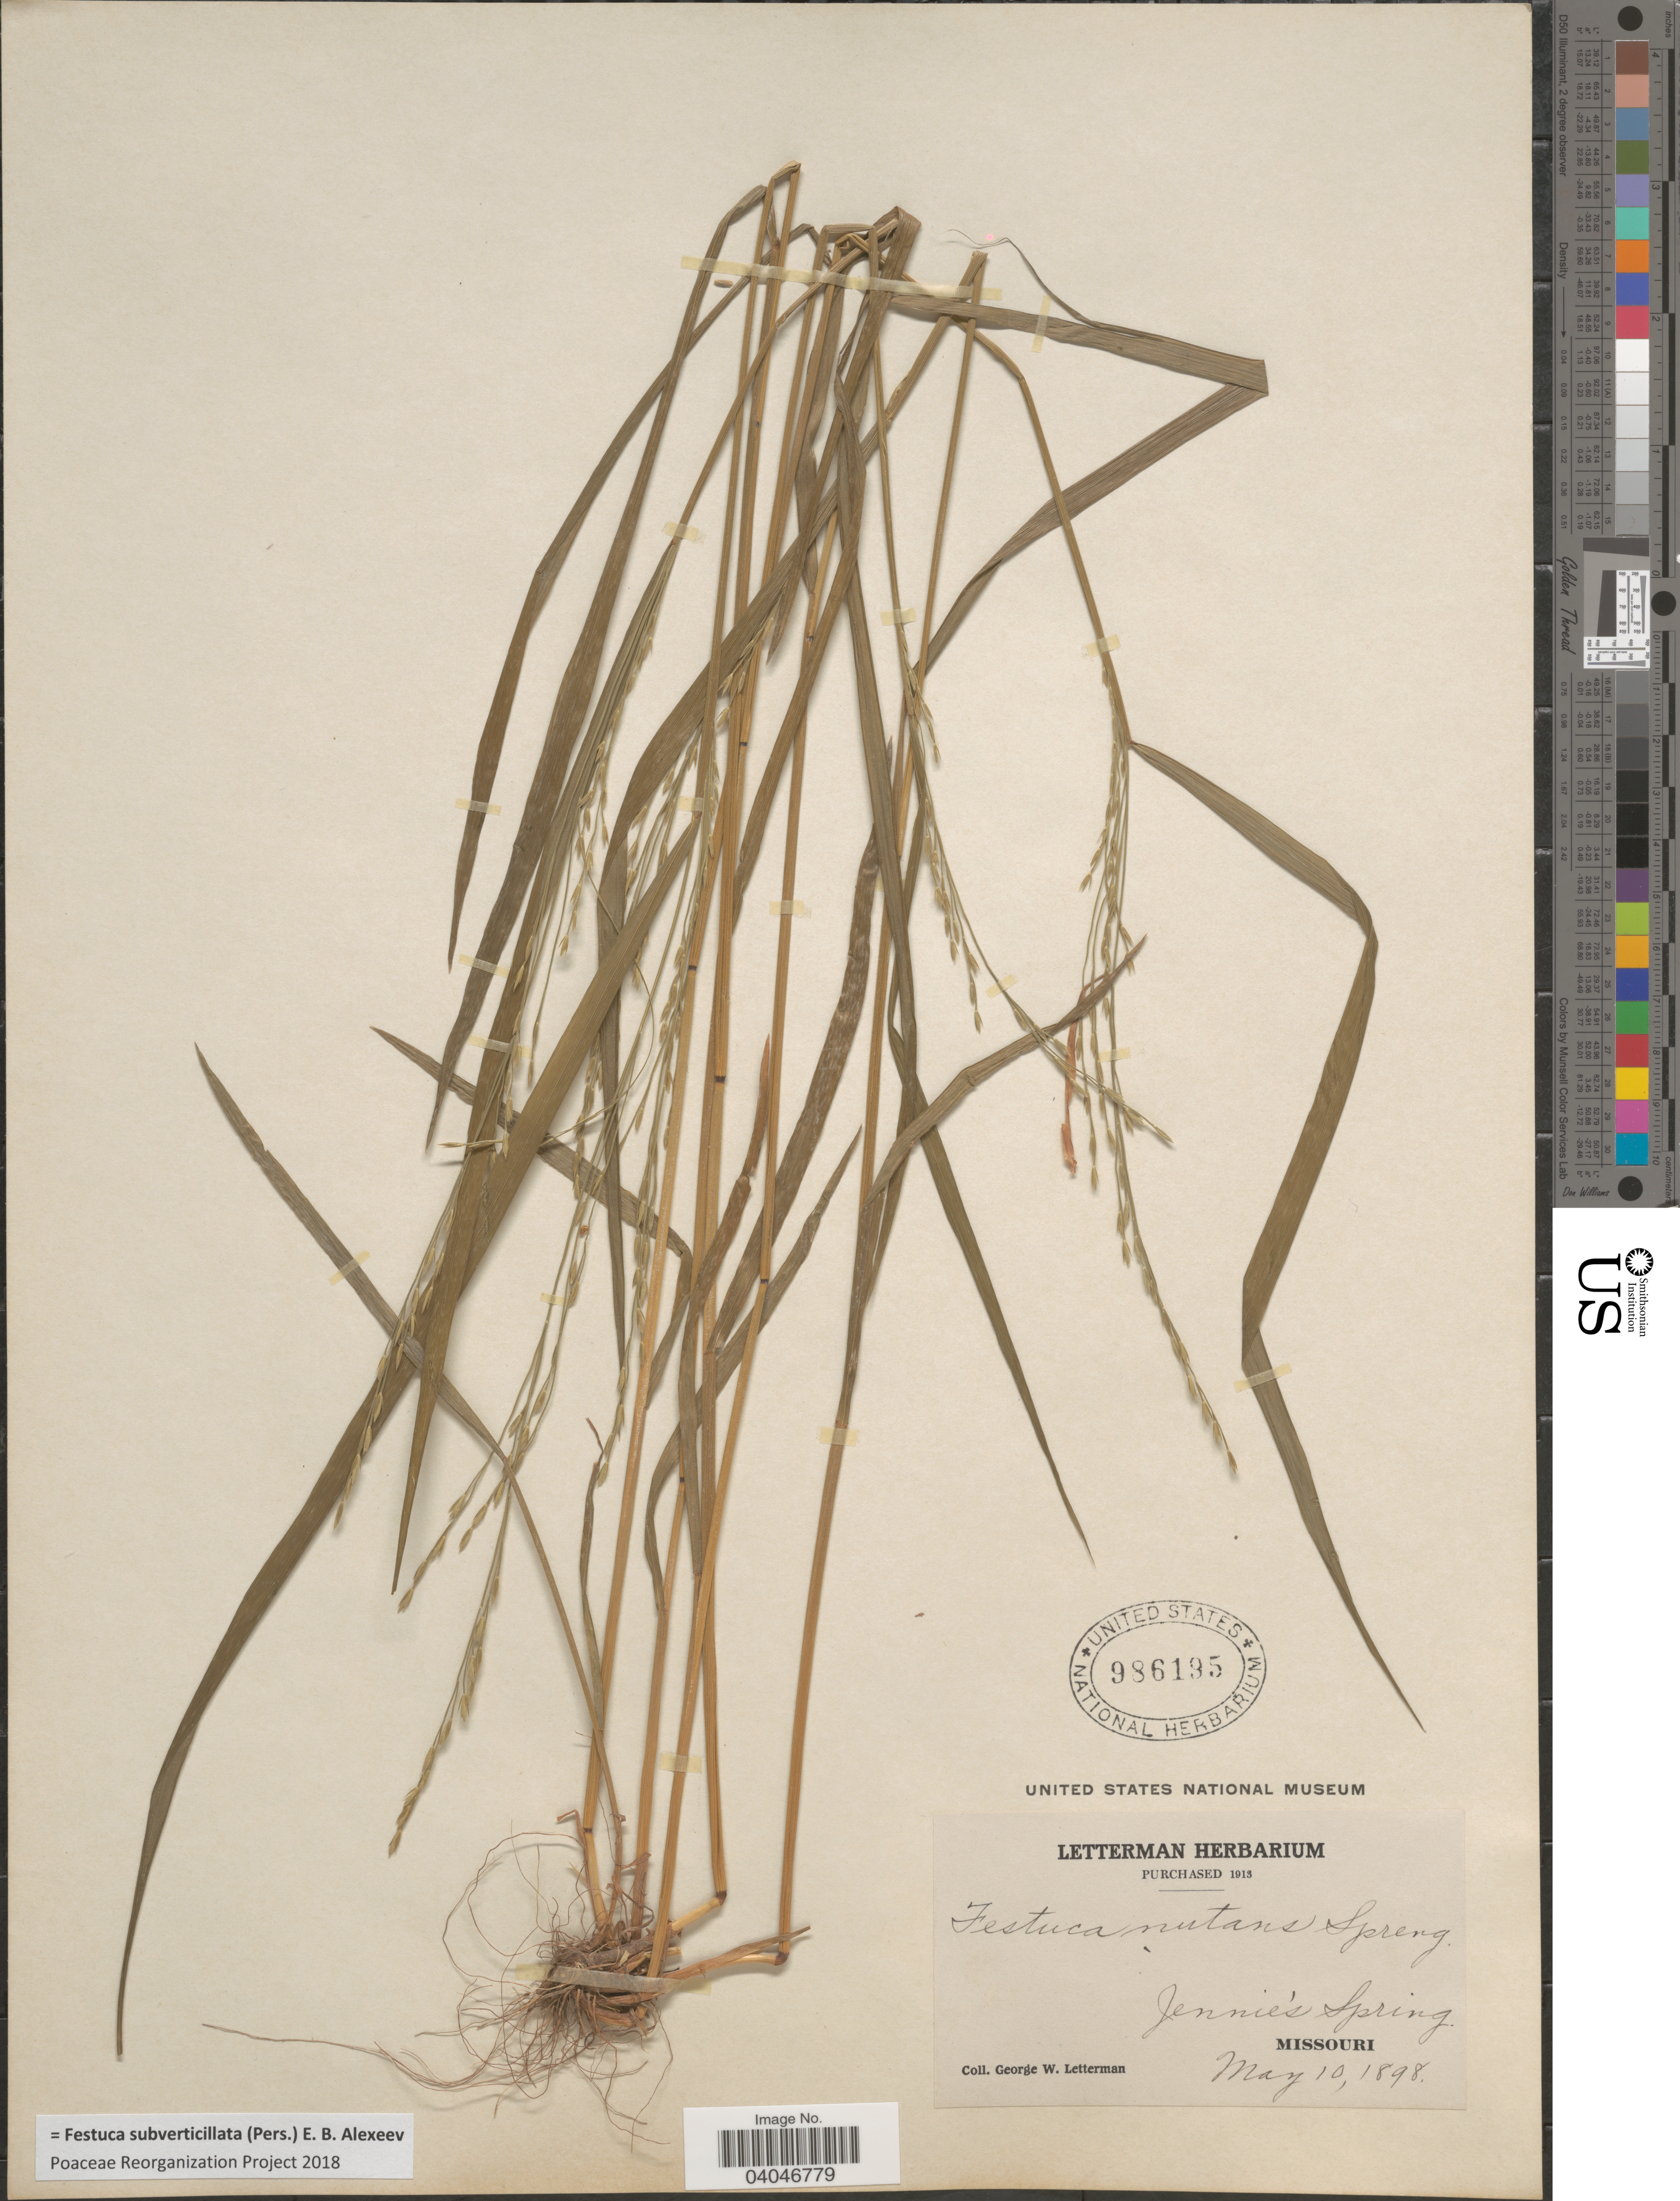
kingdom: Plantae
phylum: Tracheophyta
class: Liliopsida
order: Poales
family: Poaceae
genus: Festuca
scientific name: Festuca subverticillata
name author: (Pers.) E.B. Alexeev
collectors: G. W. Letterman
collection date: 1898-05-10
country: United States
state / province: Missouri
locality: Jennie's Spring.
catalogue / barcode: US 986195